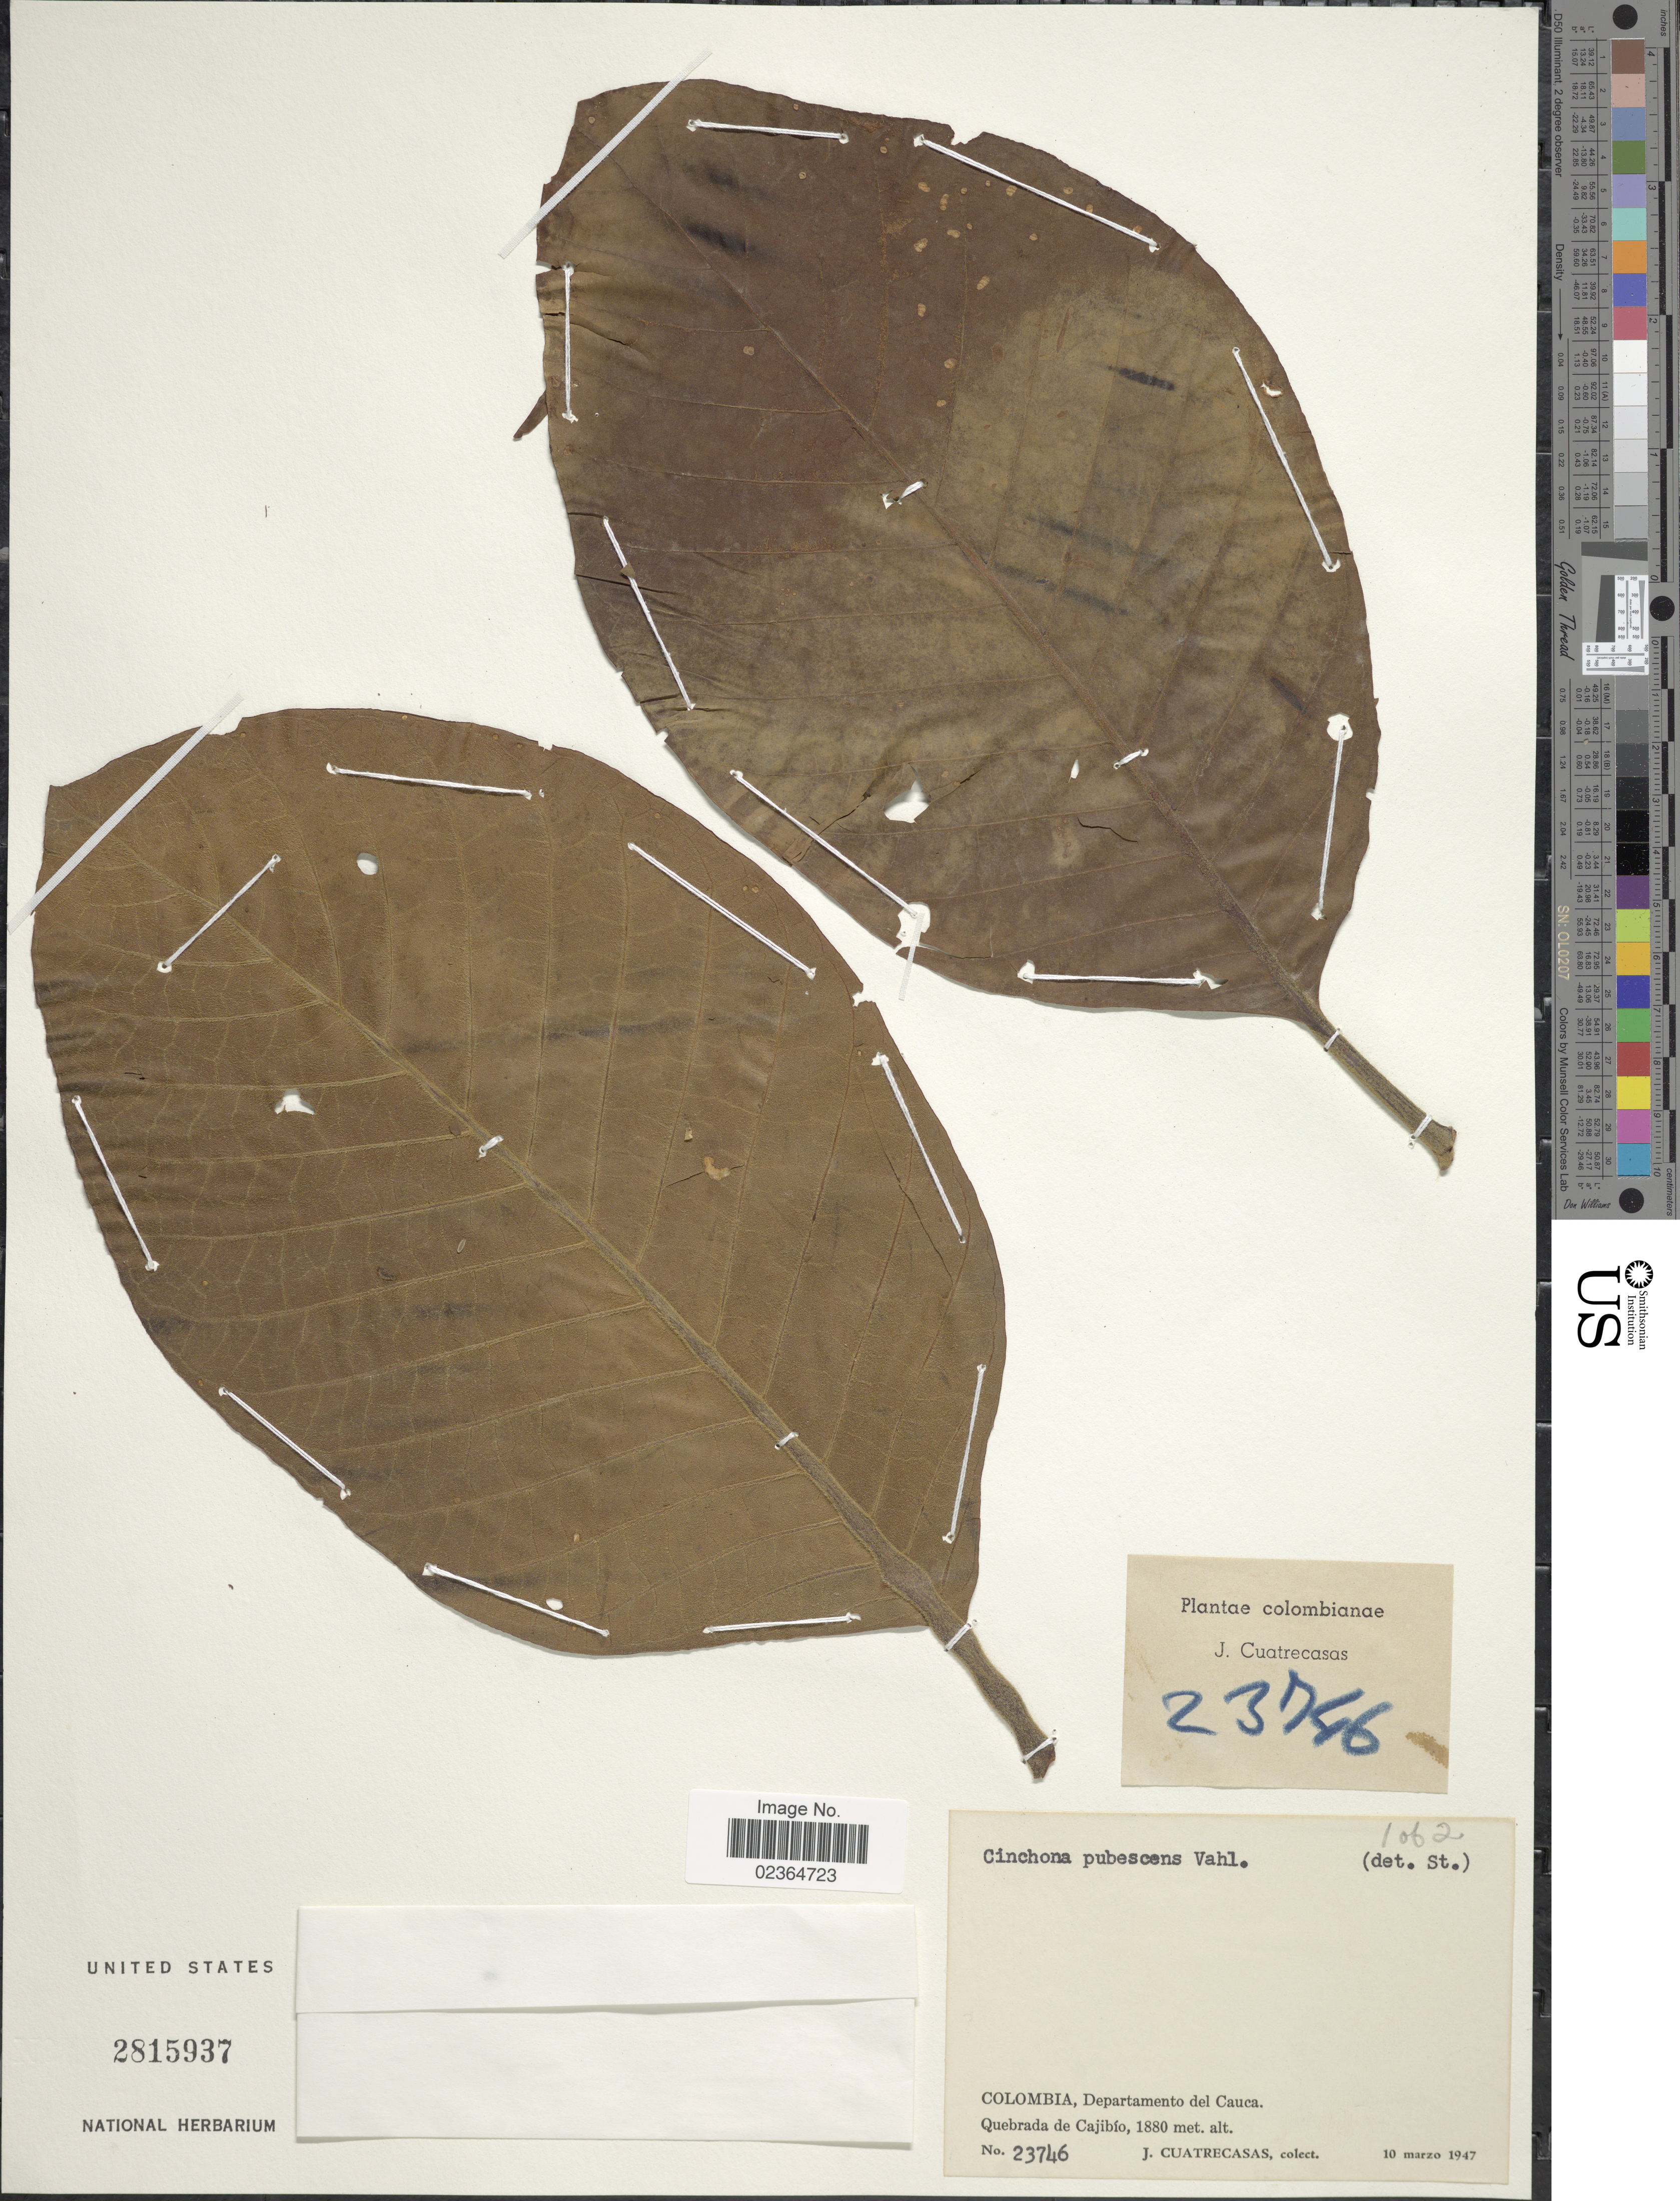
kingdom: Plantae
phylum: Tracheophyta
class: Magnoliopsida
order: Gentianales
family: Rubiaceae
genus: Cinchona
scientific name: Cinchona pubescens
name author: Vahl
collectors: J. Cuatrecasas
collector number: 23746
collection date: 1947-03-10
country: Colombia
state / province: Cauca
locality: Quebrada de Cajibío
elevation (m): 1880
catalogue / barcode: US 2815937